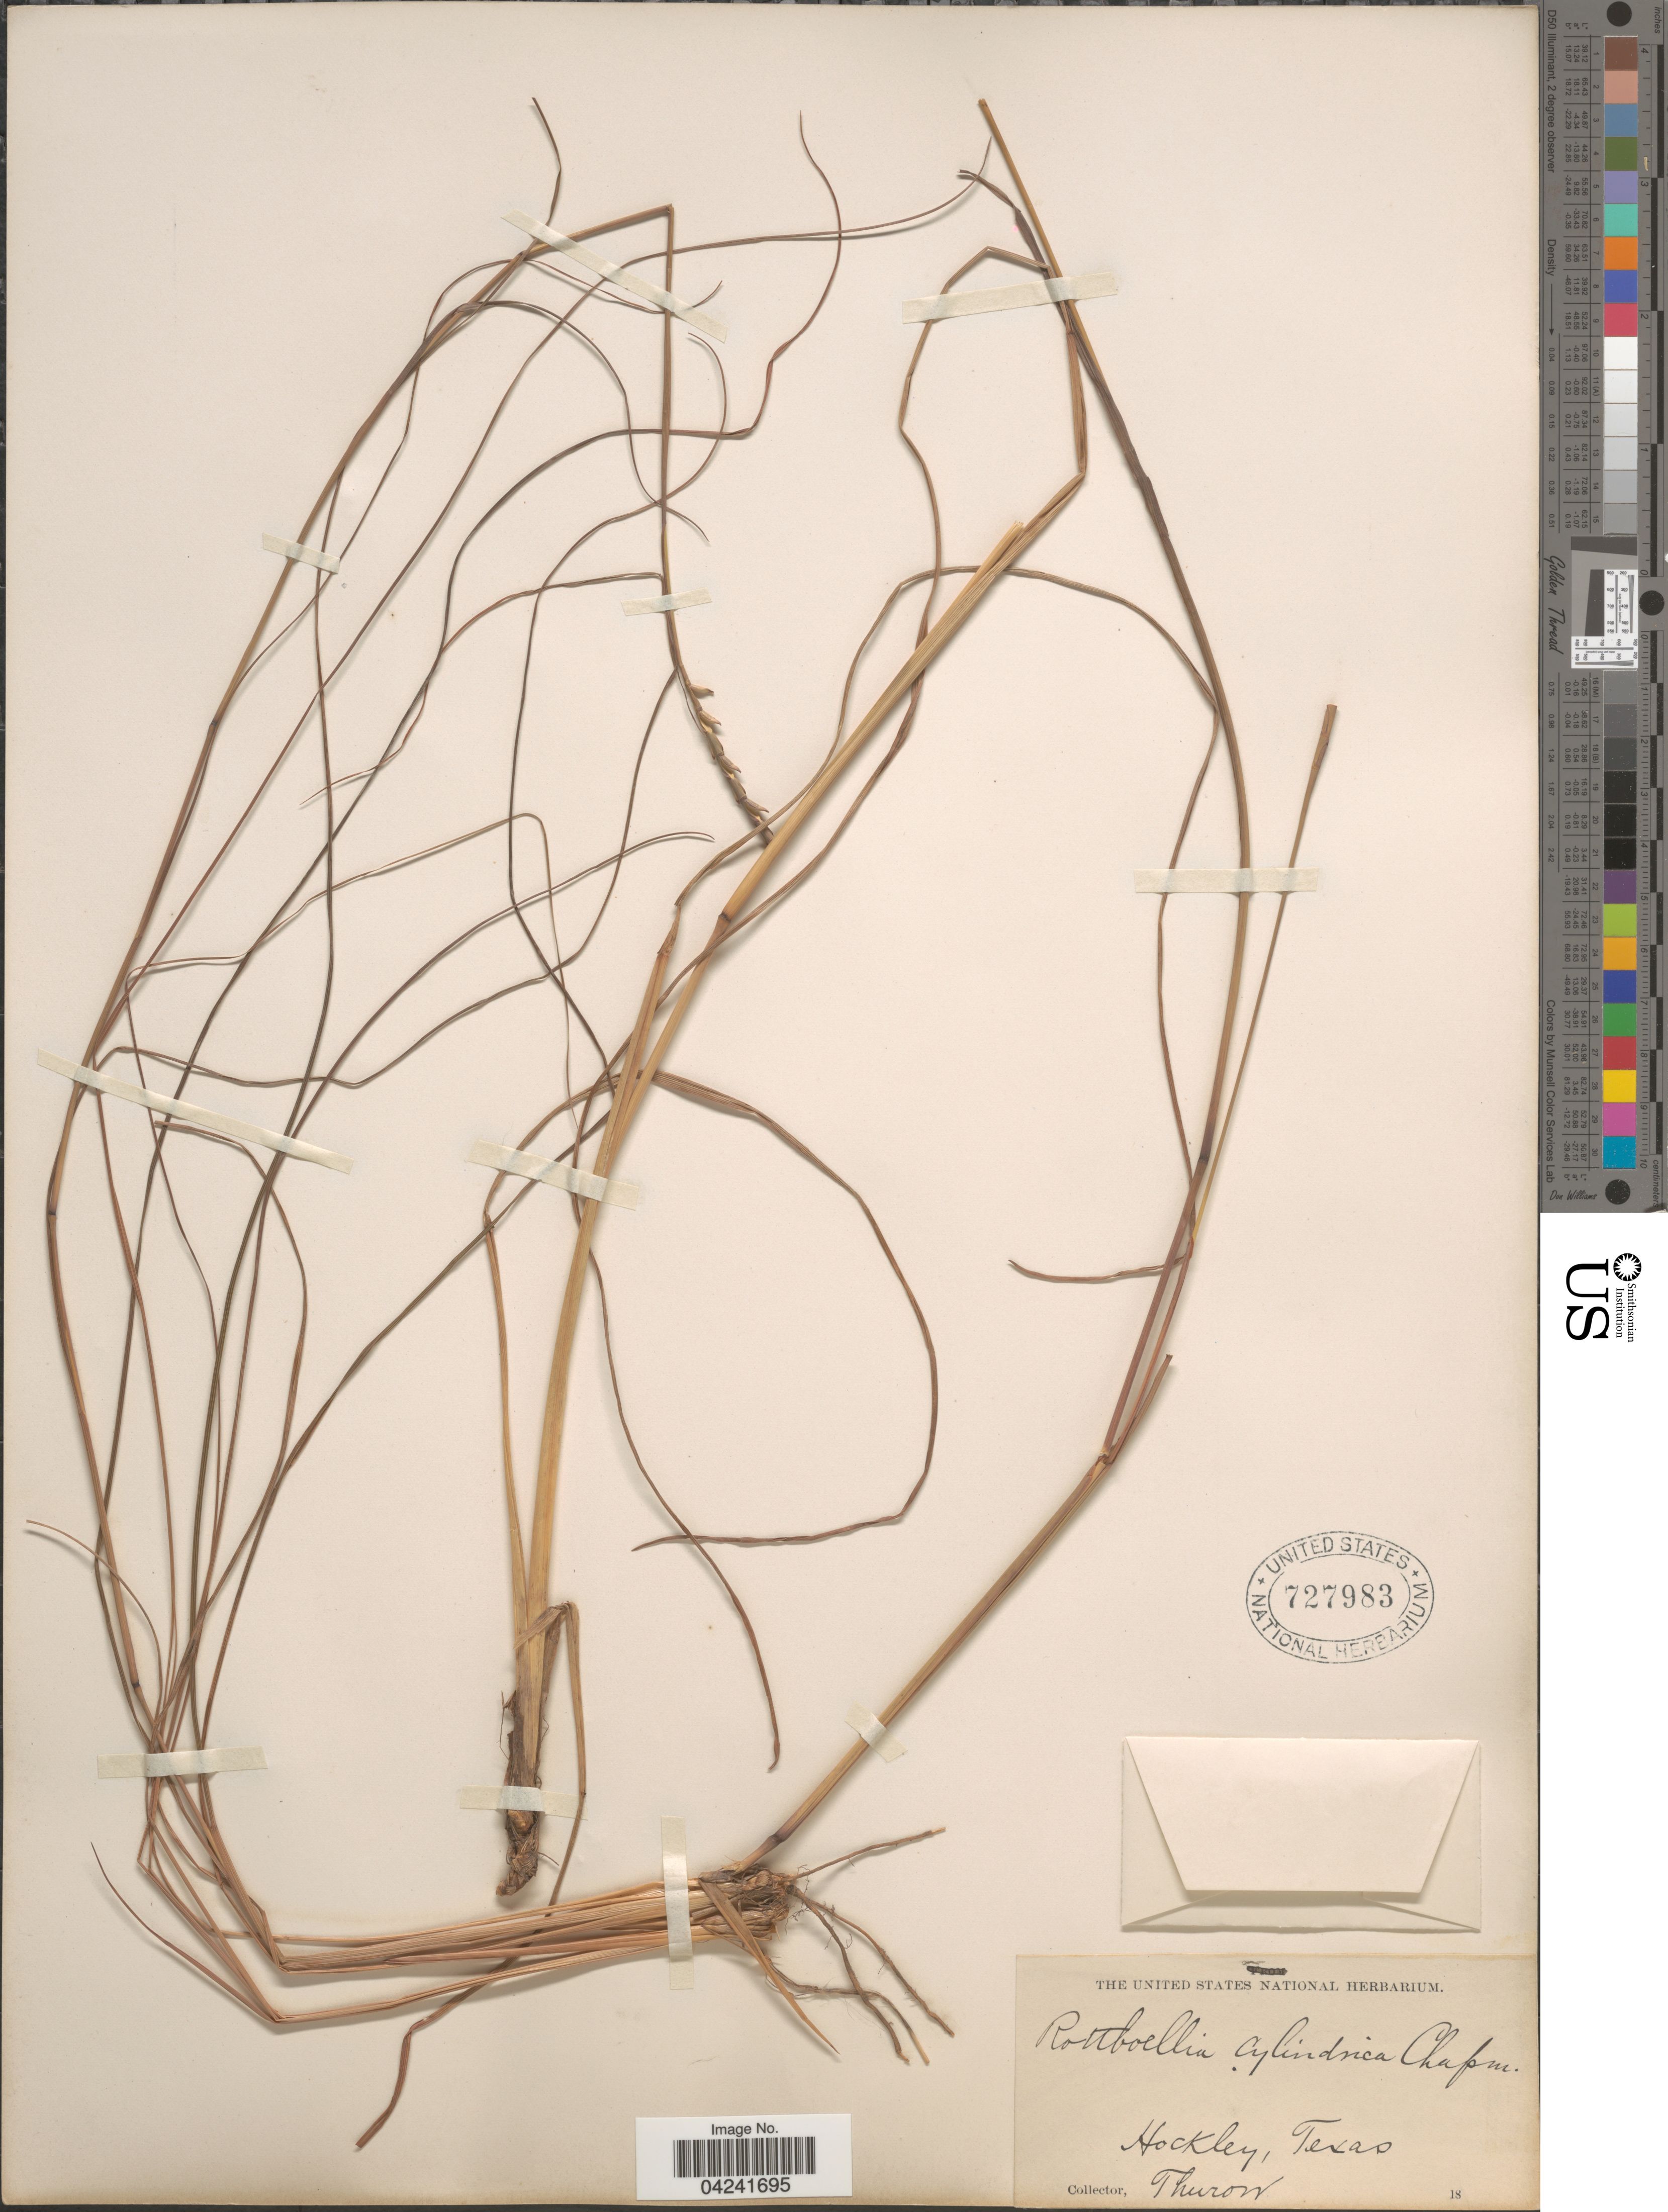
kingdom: Plantae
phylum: Tracheophyta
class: Liliopsida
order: Poales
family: Poaceae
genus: Mnesithea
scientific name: Mnesithea cylindrica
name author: (Michx.) de Koning & Sosef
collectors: Thurow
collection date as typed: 18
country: United States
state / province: Texas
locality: Hockley.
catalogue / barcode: US 727983